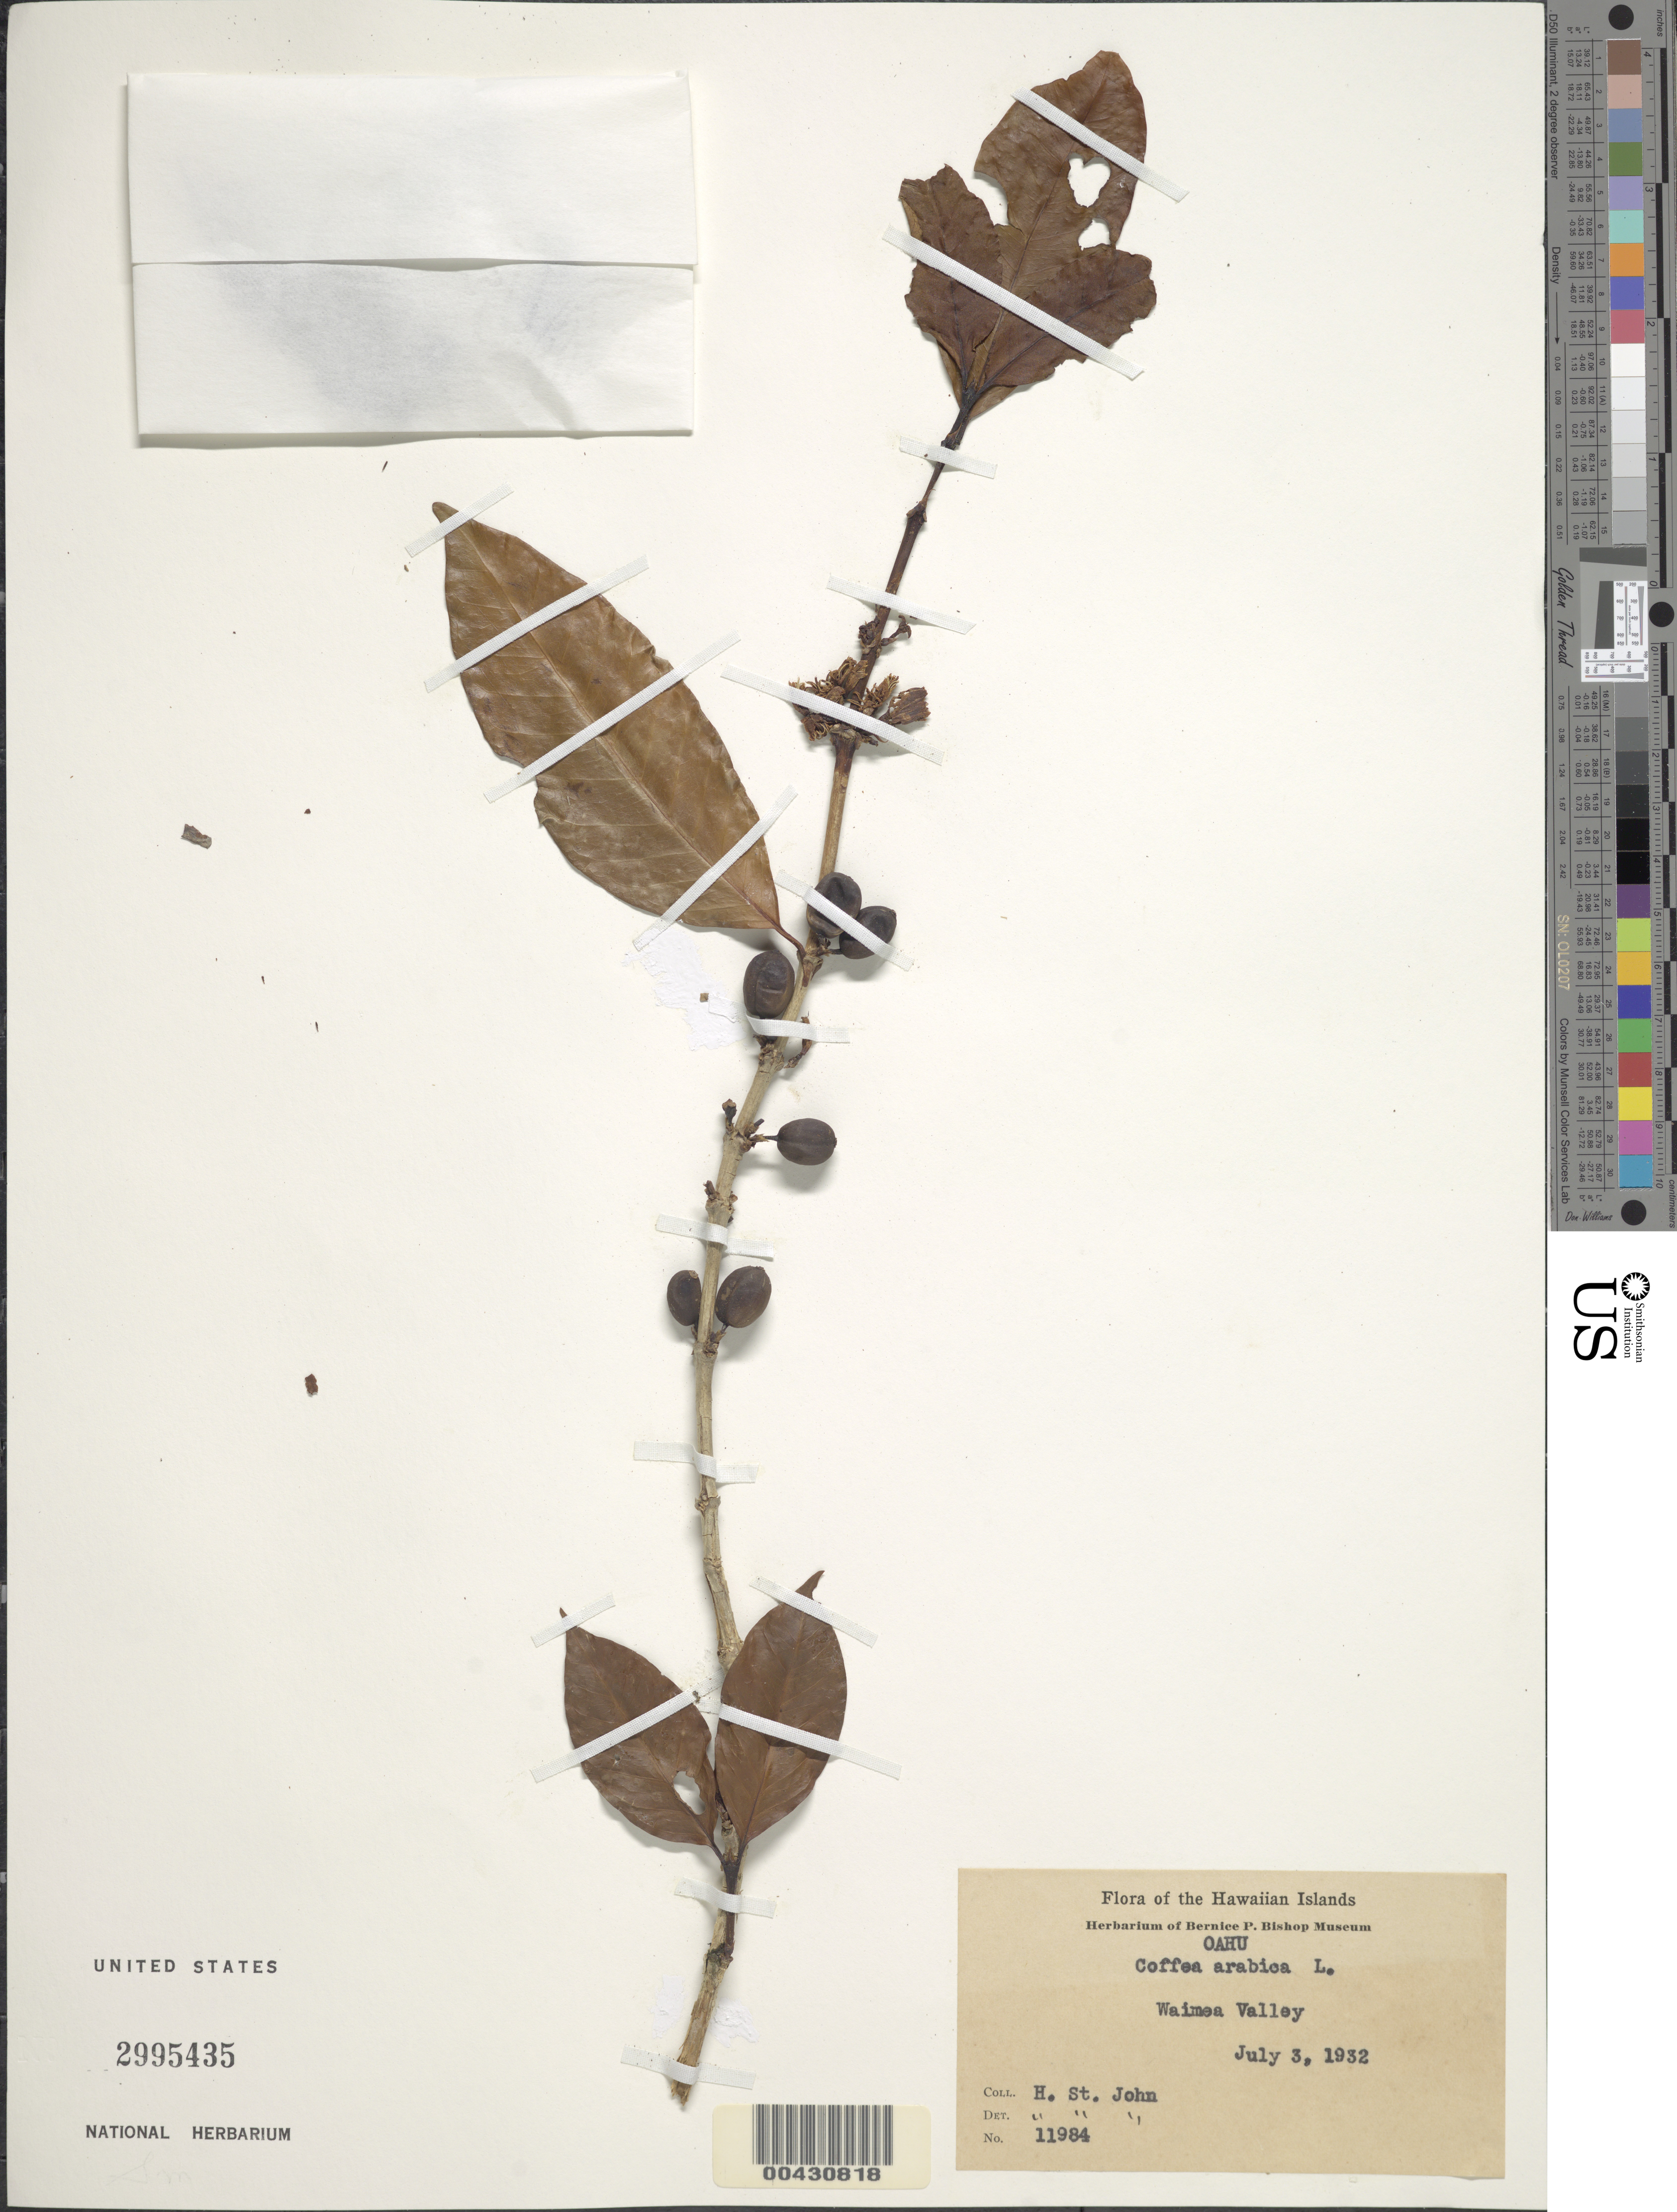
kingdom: Plantae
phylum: Tracheophyta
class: Magnoliopsida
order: Gentianales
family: Rubiaceae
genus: Coffea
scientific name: Coffea arabica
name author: L.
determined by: St. John, H.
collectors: H. St. John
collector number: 11984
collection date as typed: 3 Jul 1932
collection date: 1932-07-03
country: United States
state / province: Hawaii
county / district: Honolulu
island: Oahu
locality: Waimea Valley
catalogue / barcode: US 2995435